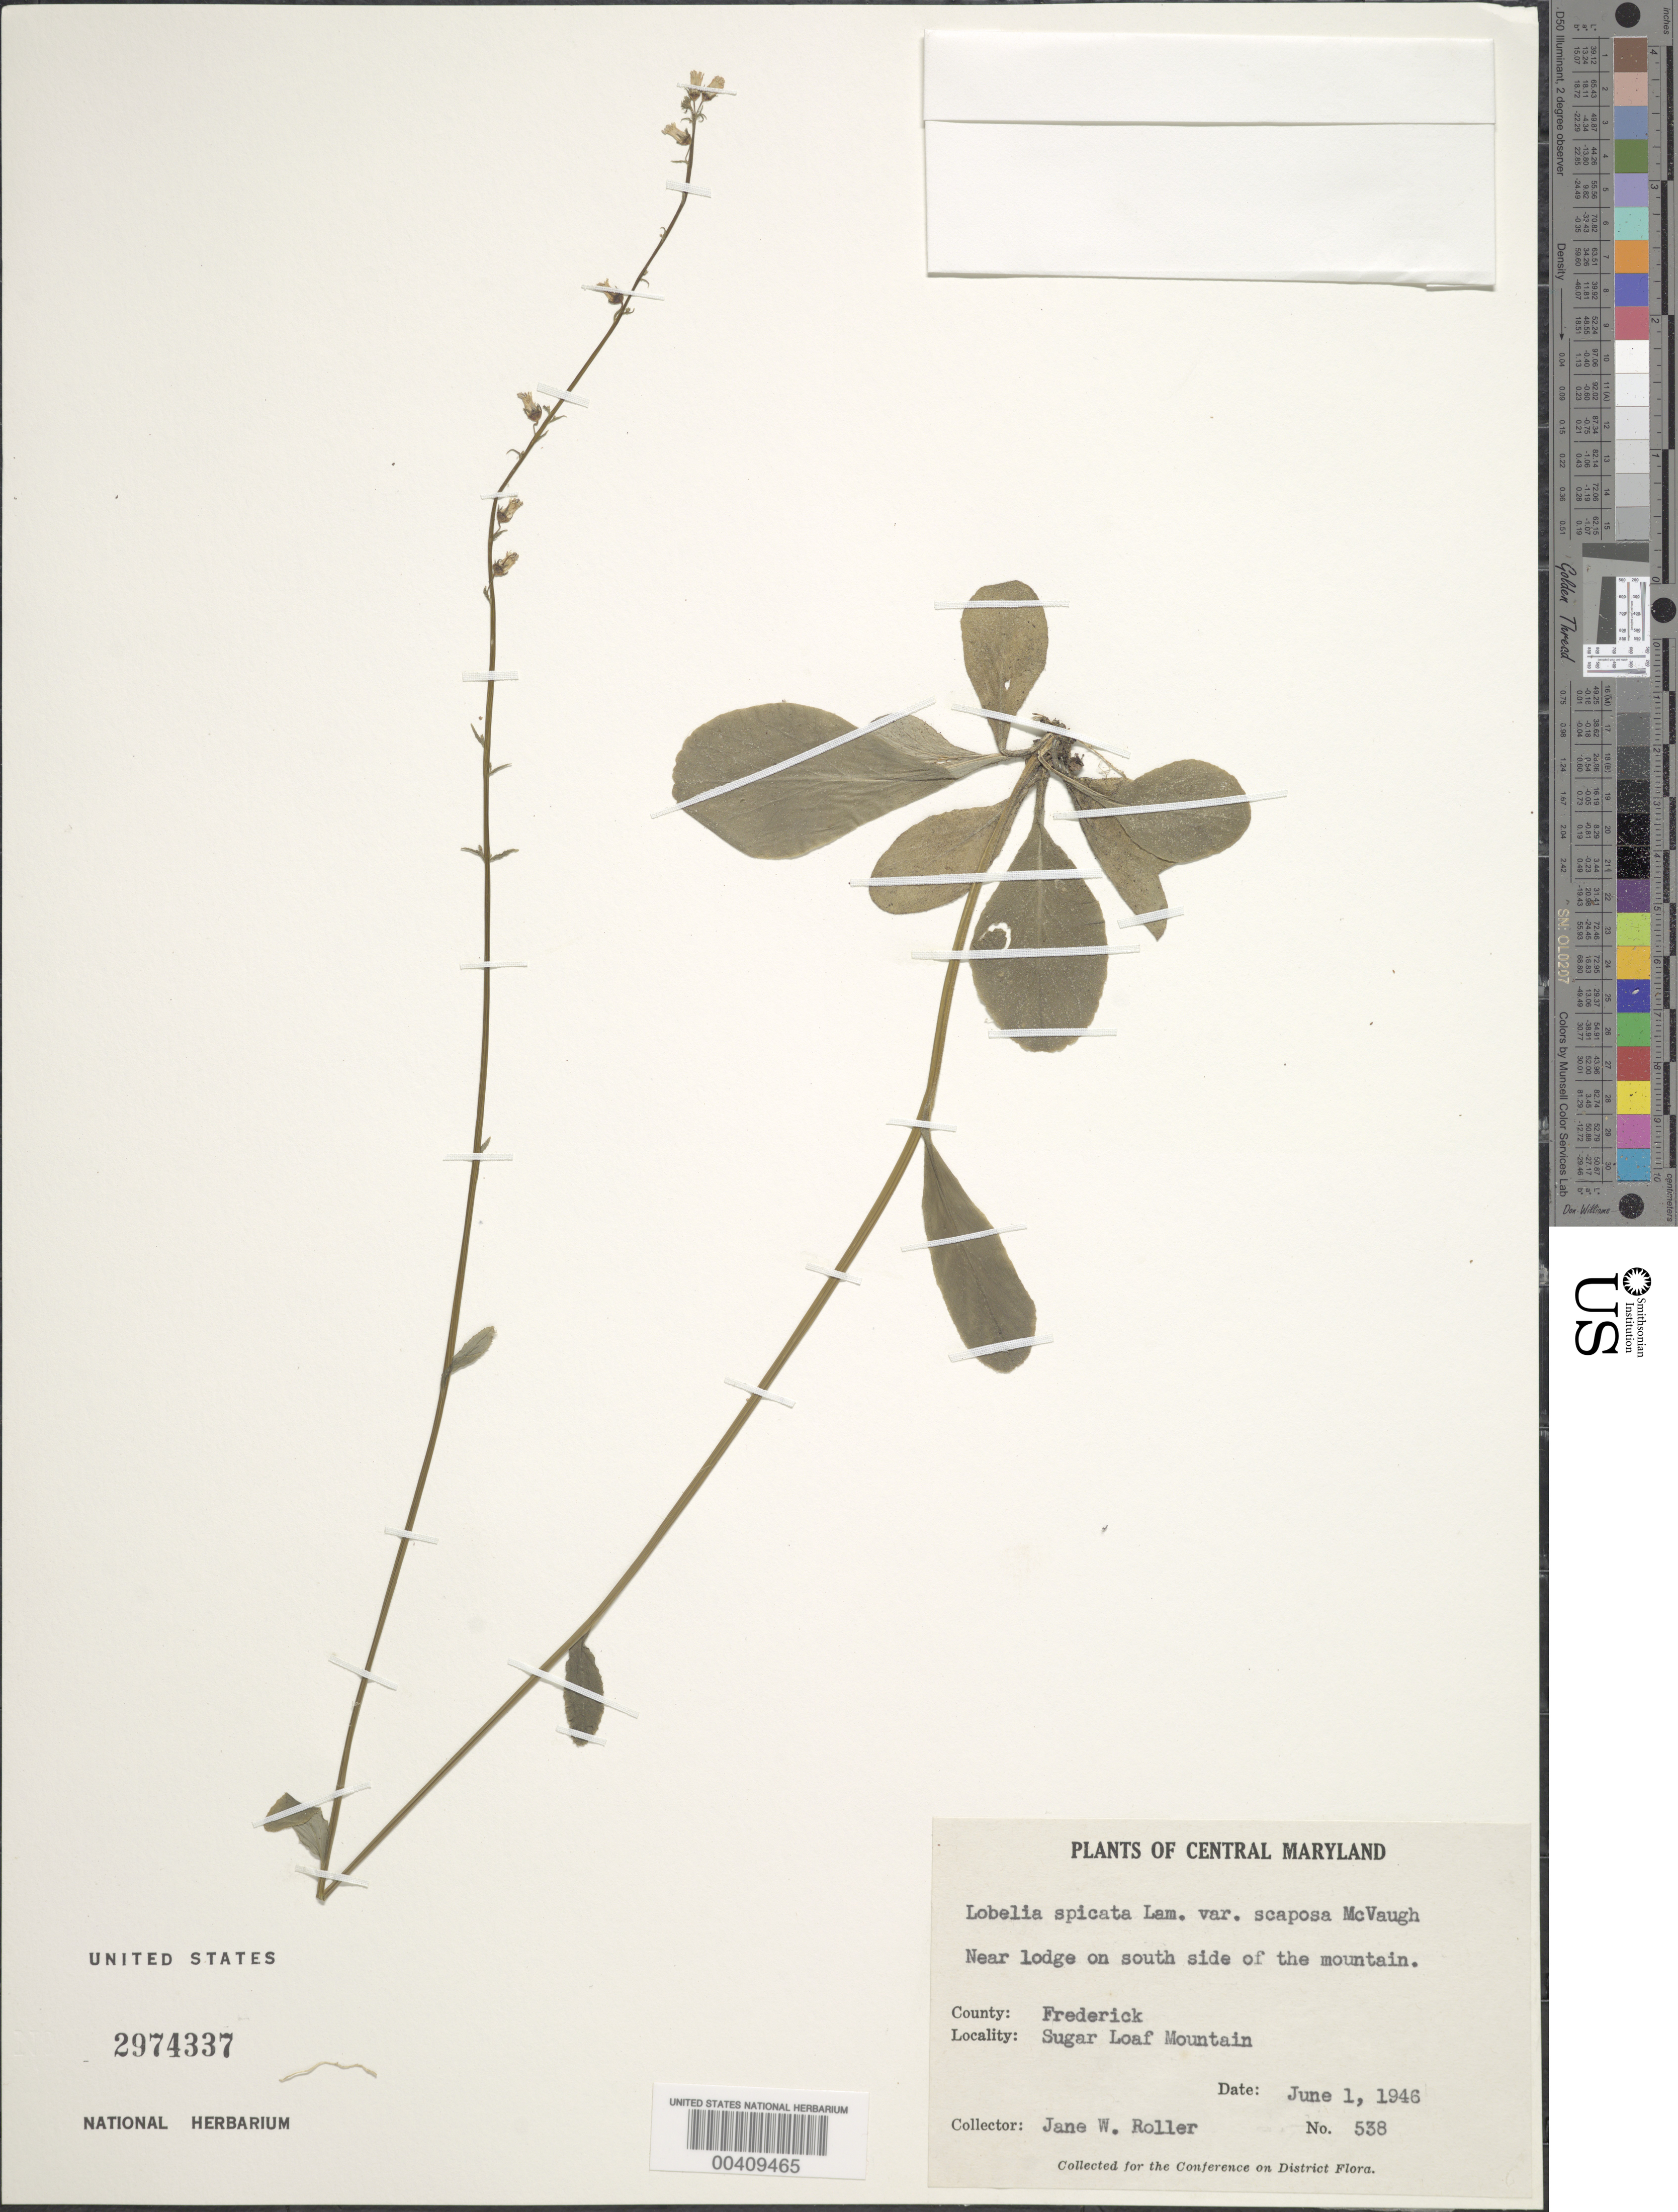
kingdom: Plantae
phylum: Tracheophyta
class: Magnoliopsida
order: Asterales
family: Campanulaceae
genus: Lobelia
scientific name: Lobelia spicata var. scaposa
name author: McVaugh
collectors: J. W. Roller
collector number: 538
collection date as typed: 01 Jun 1946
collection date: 1946-06-01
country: United States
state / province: Maryland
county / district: Frederick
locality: Sugar Loaf Mt.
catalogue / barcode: US 2974337